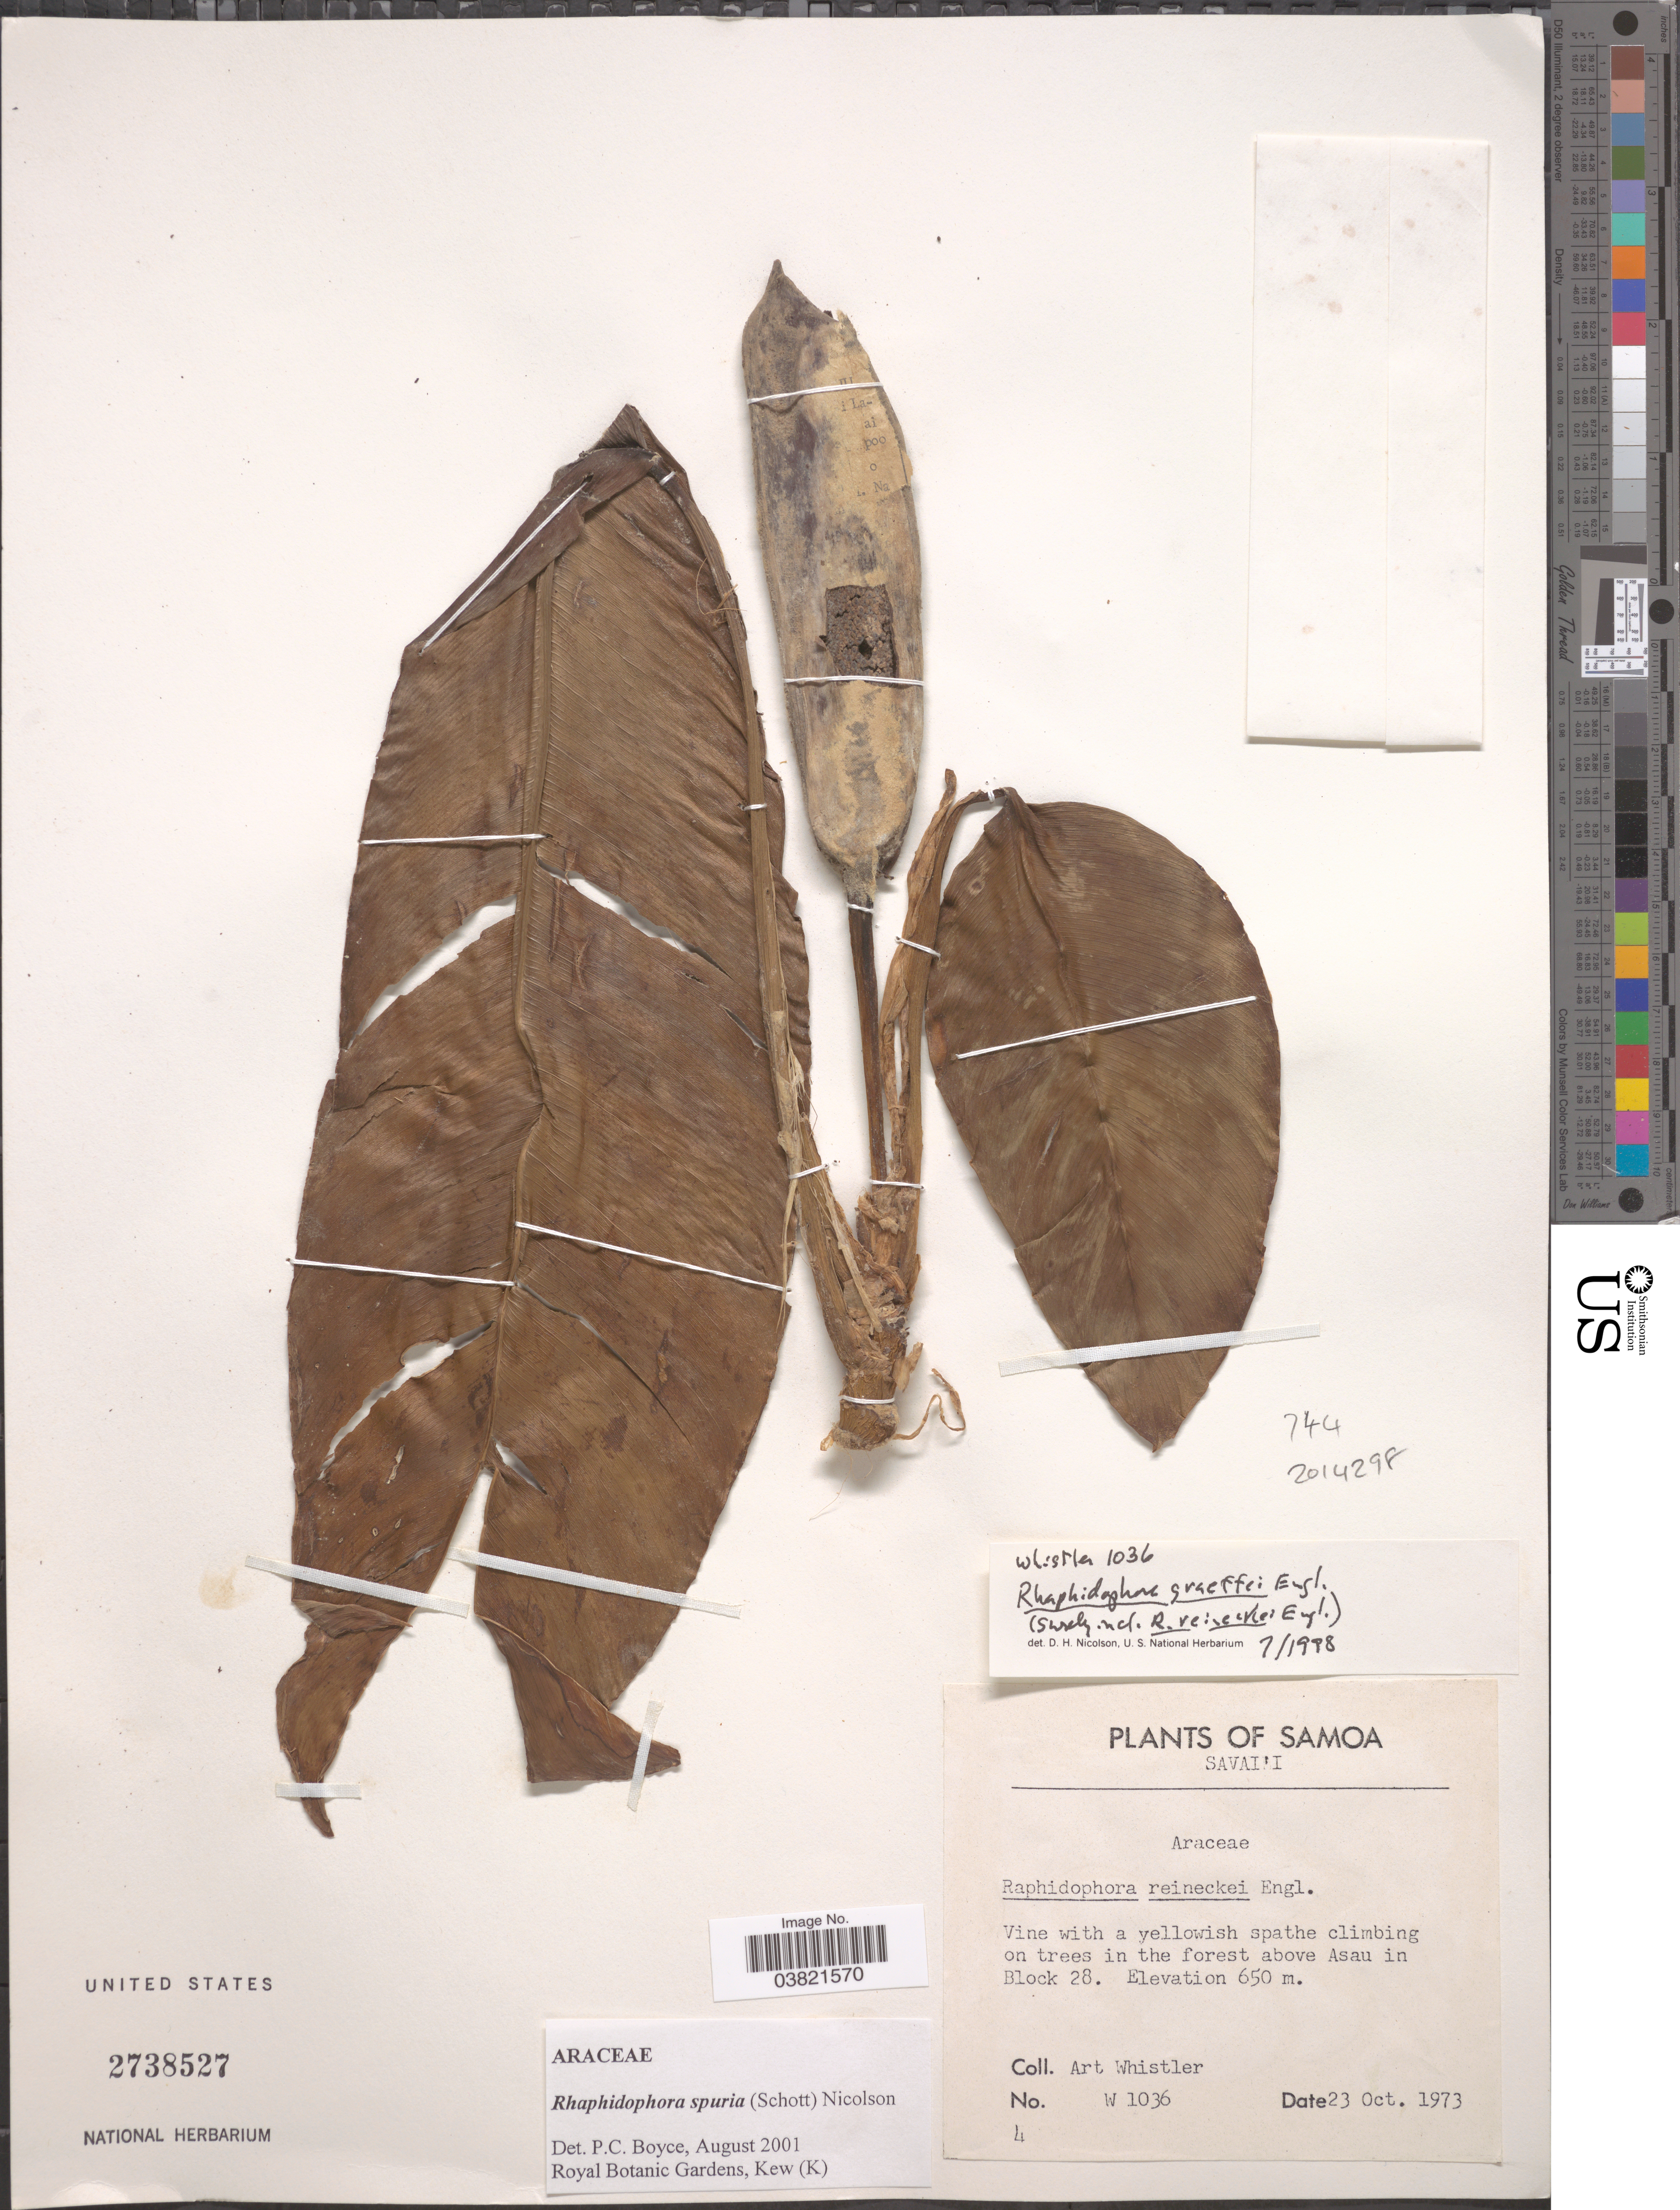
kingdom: Plantae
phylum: Tracheophyta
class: Liliopsida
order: Alismatales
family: Araceae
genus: Rhaphidophora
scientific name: Rhaphidophora spuria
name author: (Schott) Nicolson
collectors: A. Whistler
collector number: W 1036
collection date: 1973-10-23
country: Samoa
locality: Samoa. Savai'i. In the forest above Asau in Block 28.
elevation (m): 650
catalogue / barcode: US 2738527